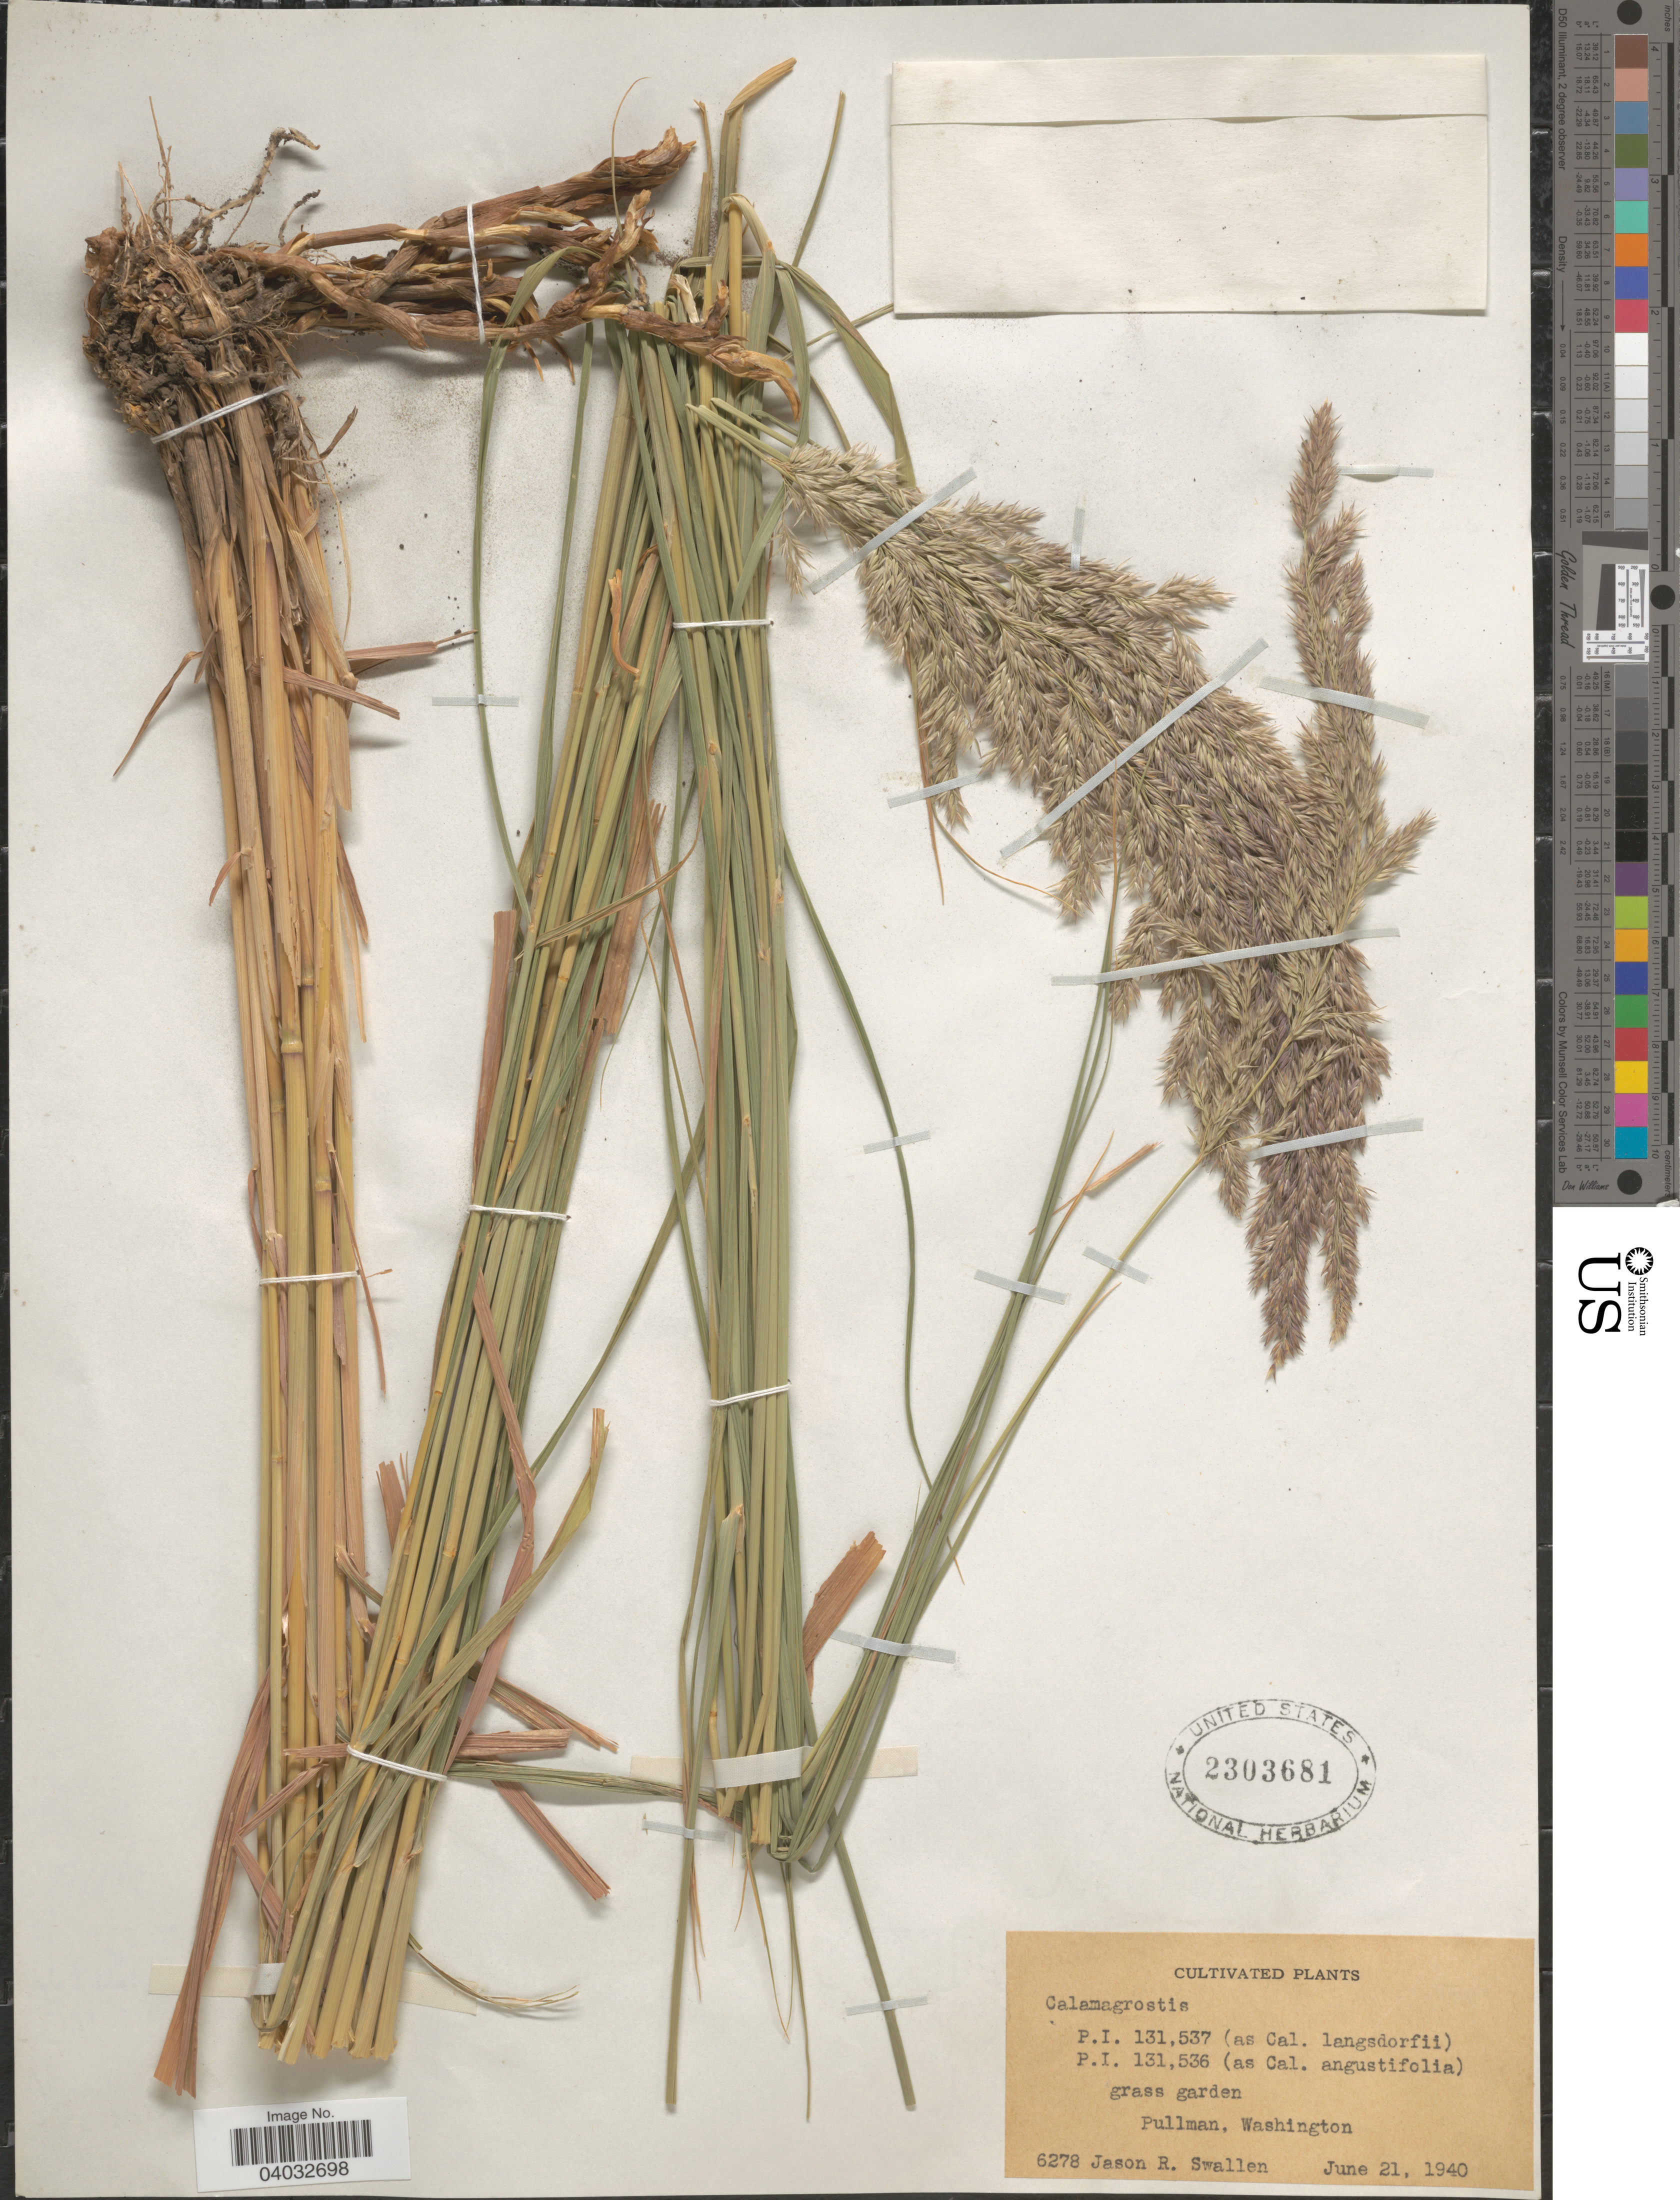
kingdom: Plantae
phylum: Tracheophyta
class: Liliopsida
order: Poales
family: Poaceae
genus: Calamagrostis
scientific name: Calamagrostis sp.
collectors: J. R. Swallen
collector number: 6278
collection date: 1940-06-21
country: United States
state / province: Washington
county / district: Whitman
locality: Grass garden, Pullman.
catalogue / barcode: US 2303681